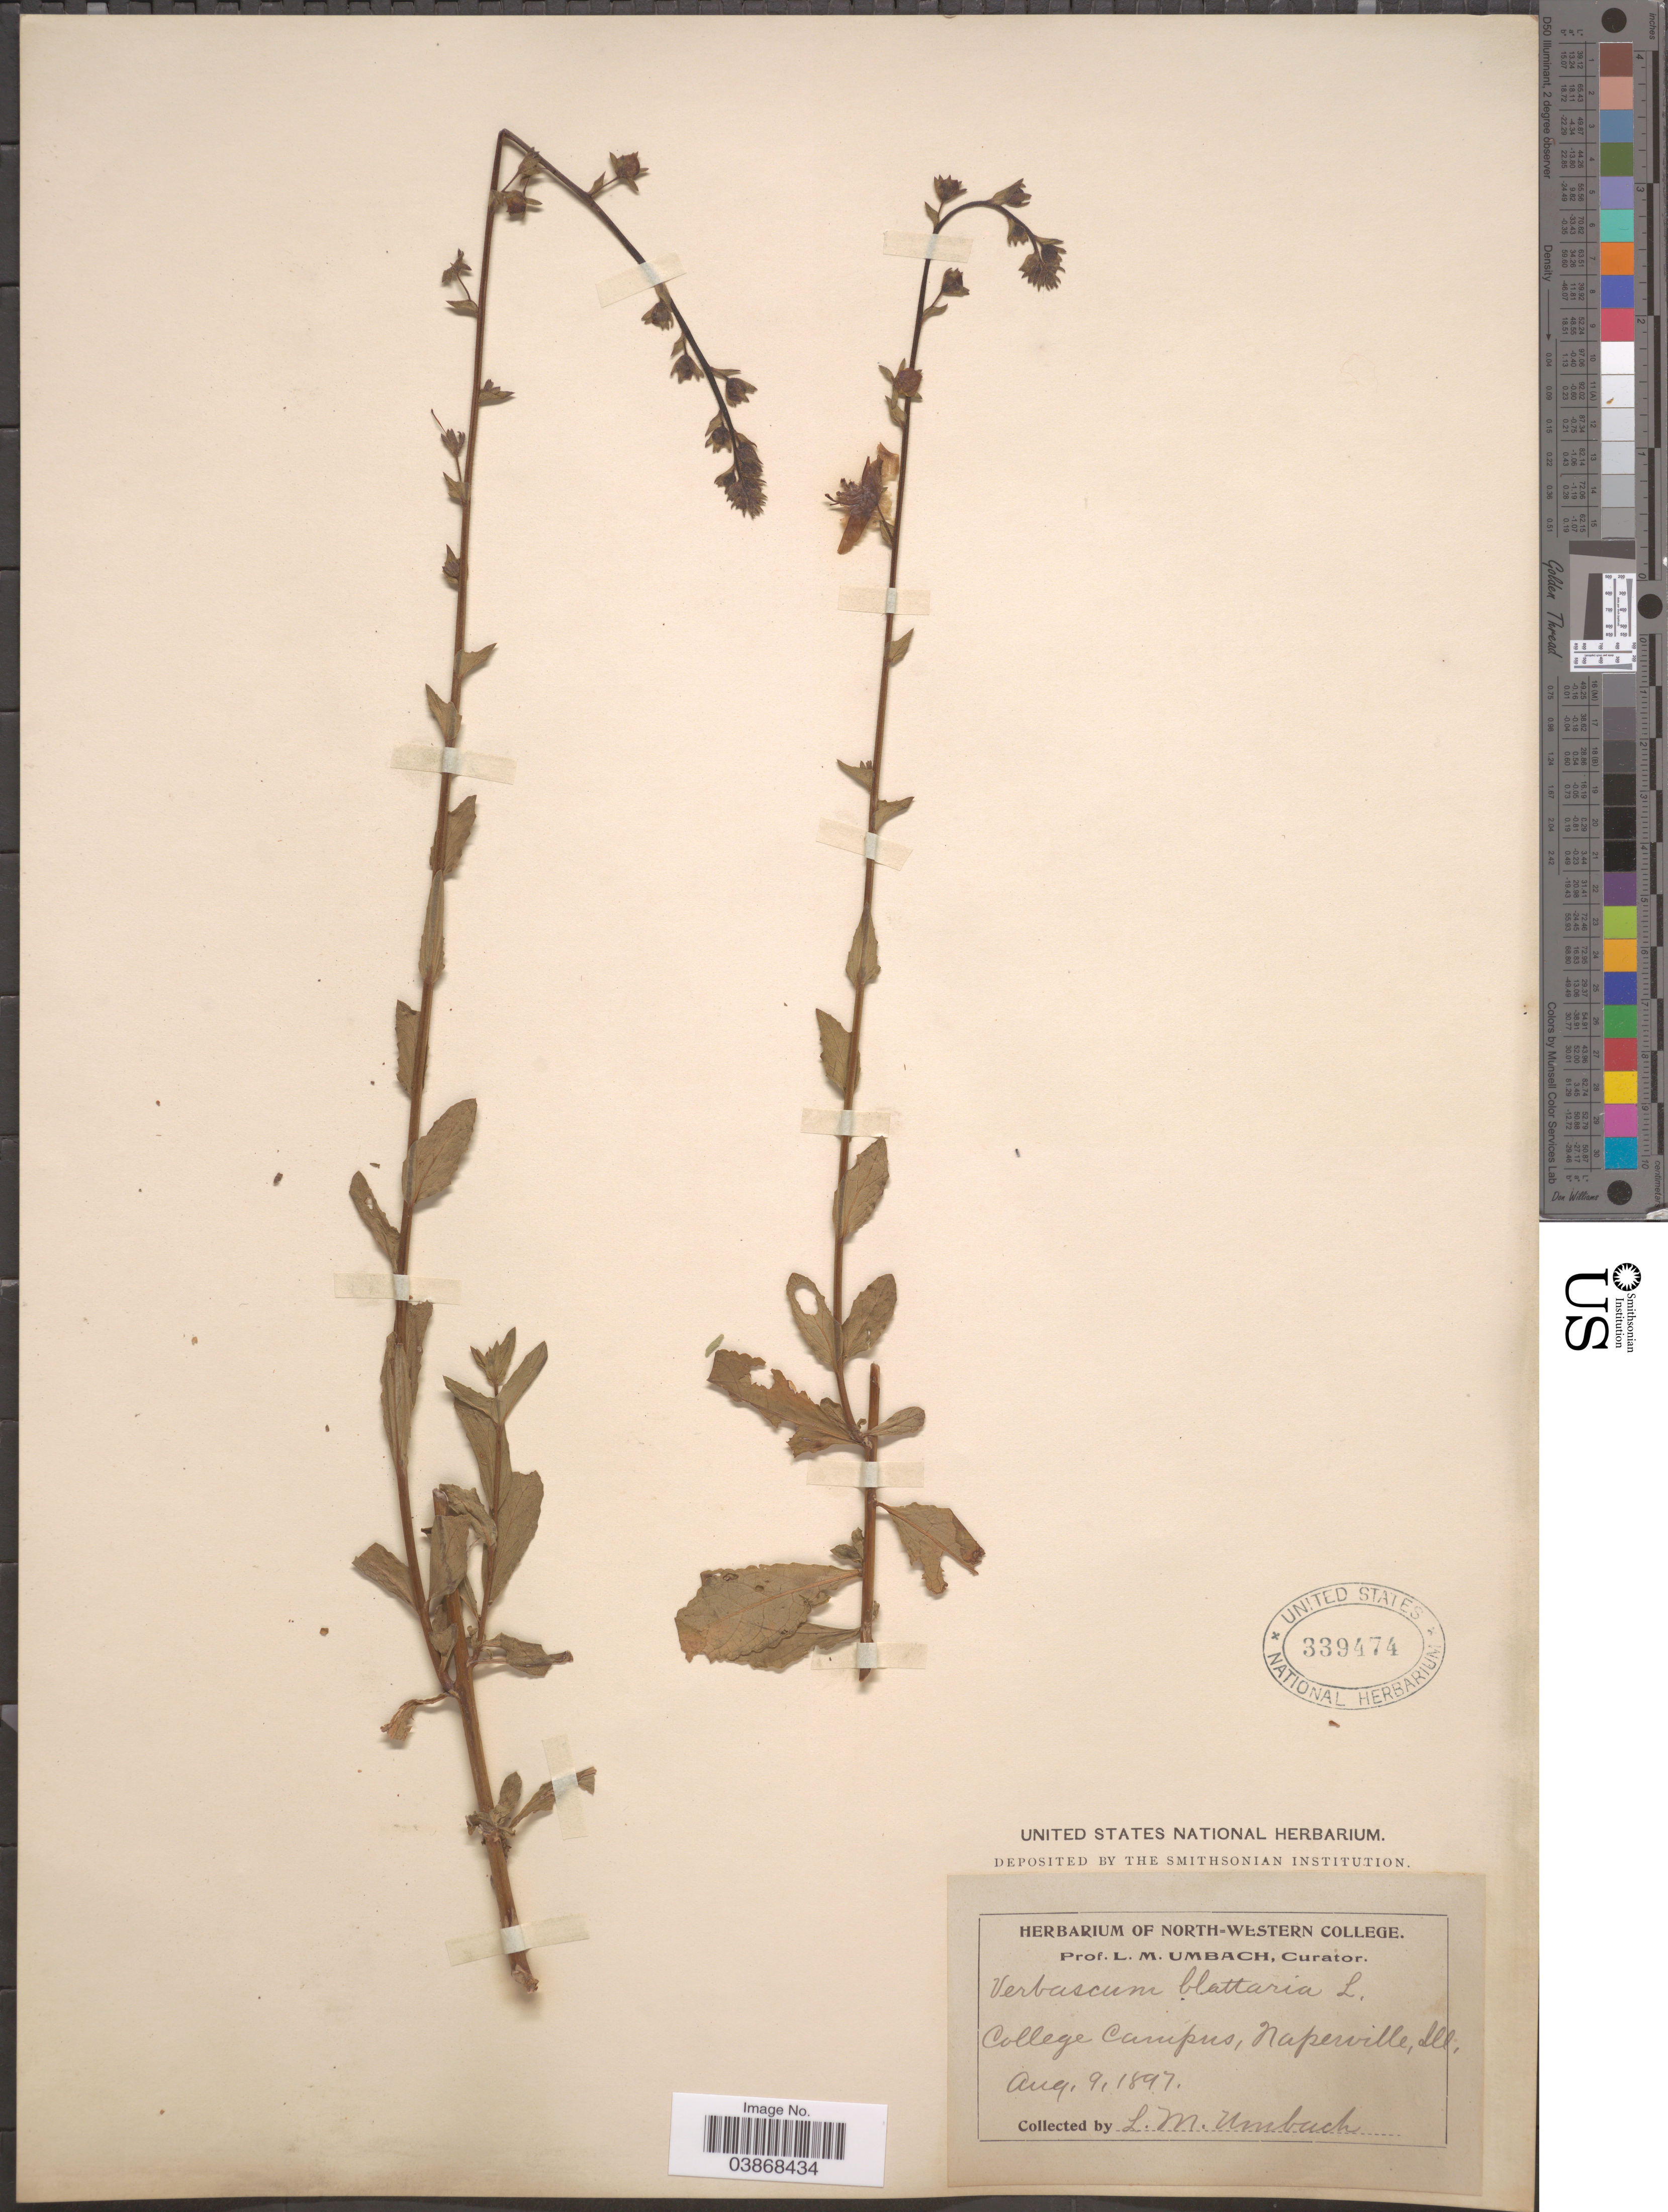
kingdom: Plantae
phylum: Tracheophyta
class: Magnoliopsida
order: Lamiales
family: Scrophulariaceae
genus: Verbascum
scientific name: Verbascum blattaria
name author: L.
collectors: L. M. Umbach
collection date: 1897-08-09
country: United States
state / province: Illinois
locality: College Campus, Naperville.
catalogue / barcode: US 339474